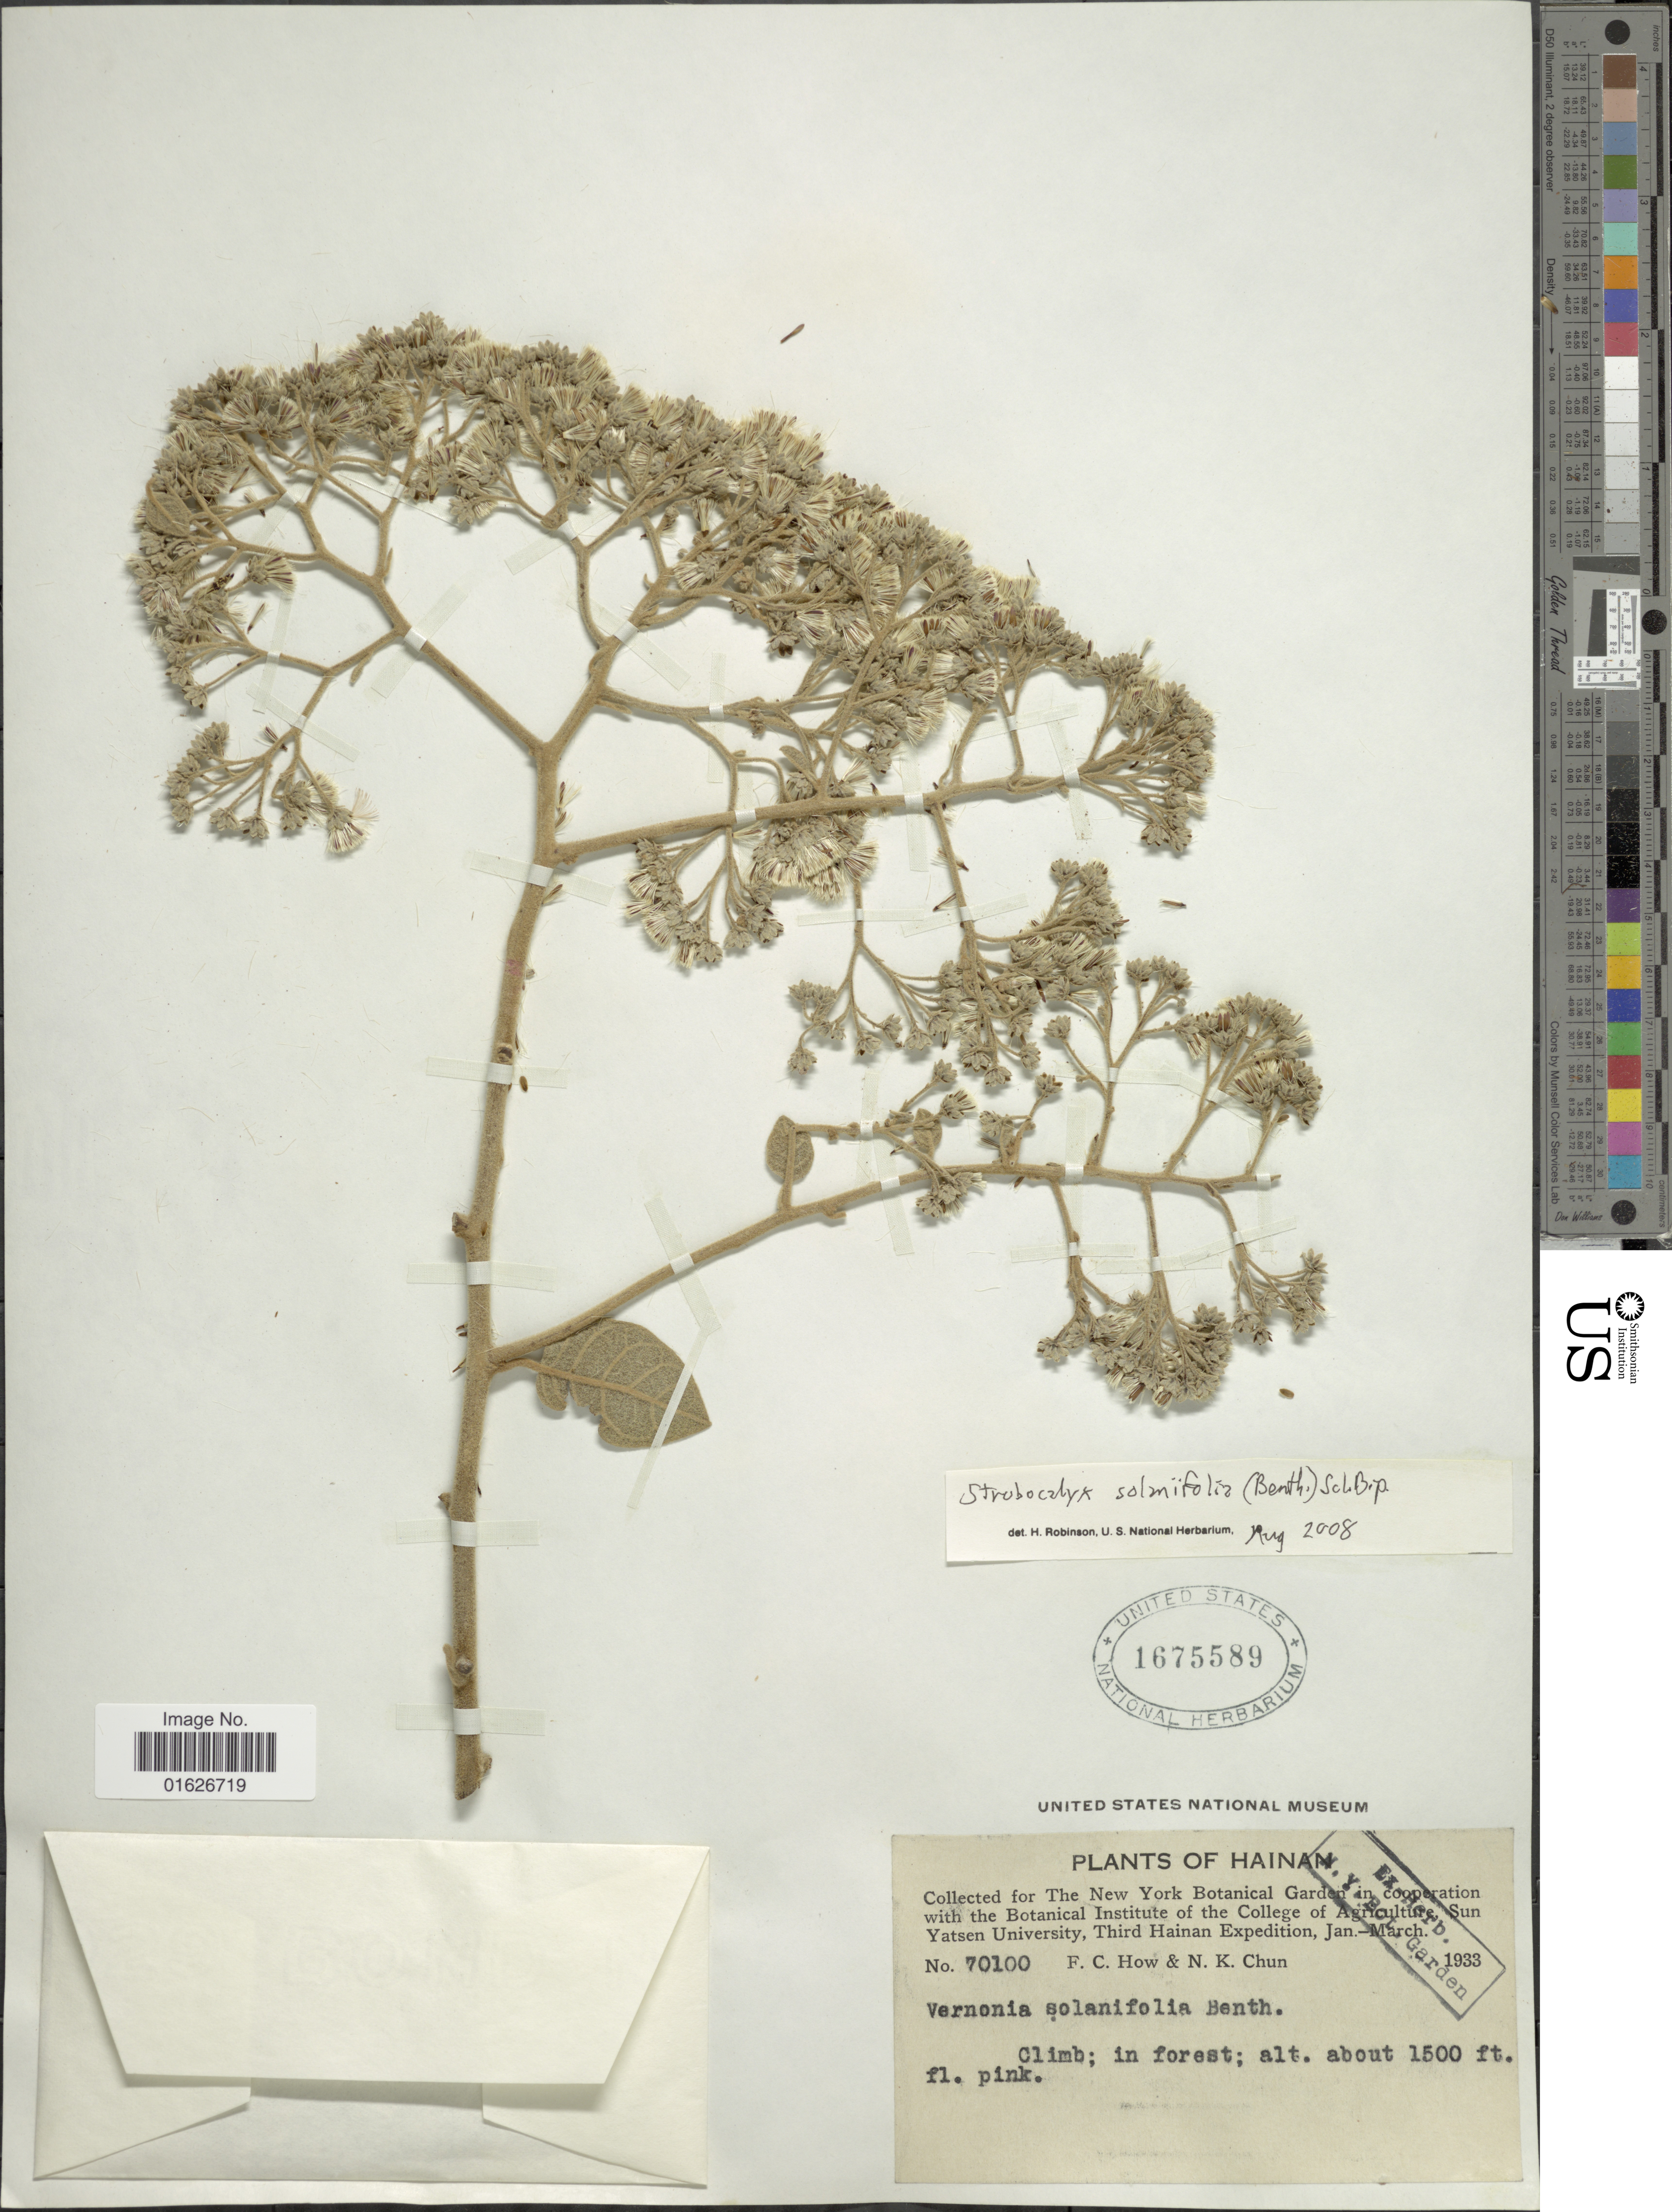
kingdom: Plantae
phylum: Tracheophyta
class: Magnoliopsida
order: Asterales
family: Asteraceae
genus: Strobocalyx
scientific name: Strobocalyx solanifolia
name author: (Benth.) Sch. Bip.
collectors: F. C. How & N. K. Chun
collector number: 70100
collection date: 1933-01/1933-03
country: China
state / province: Hainan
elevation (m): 457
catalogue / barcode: US 1675589